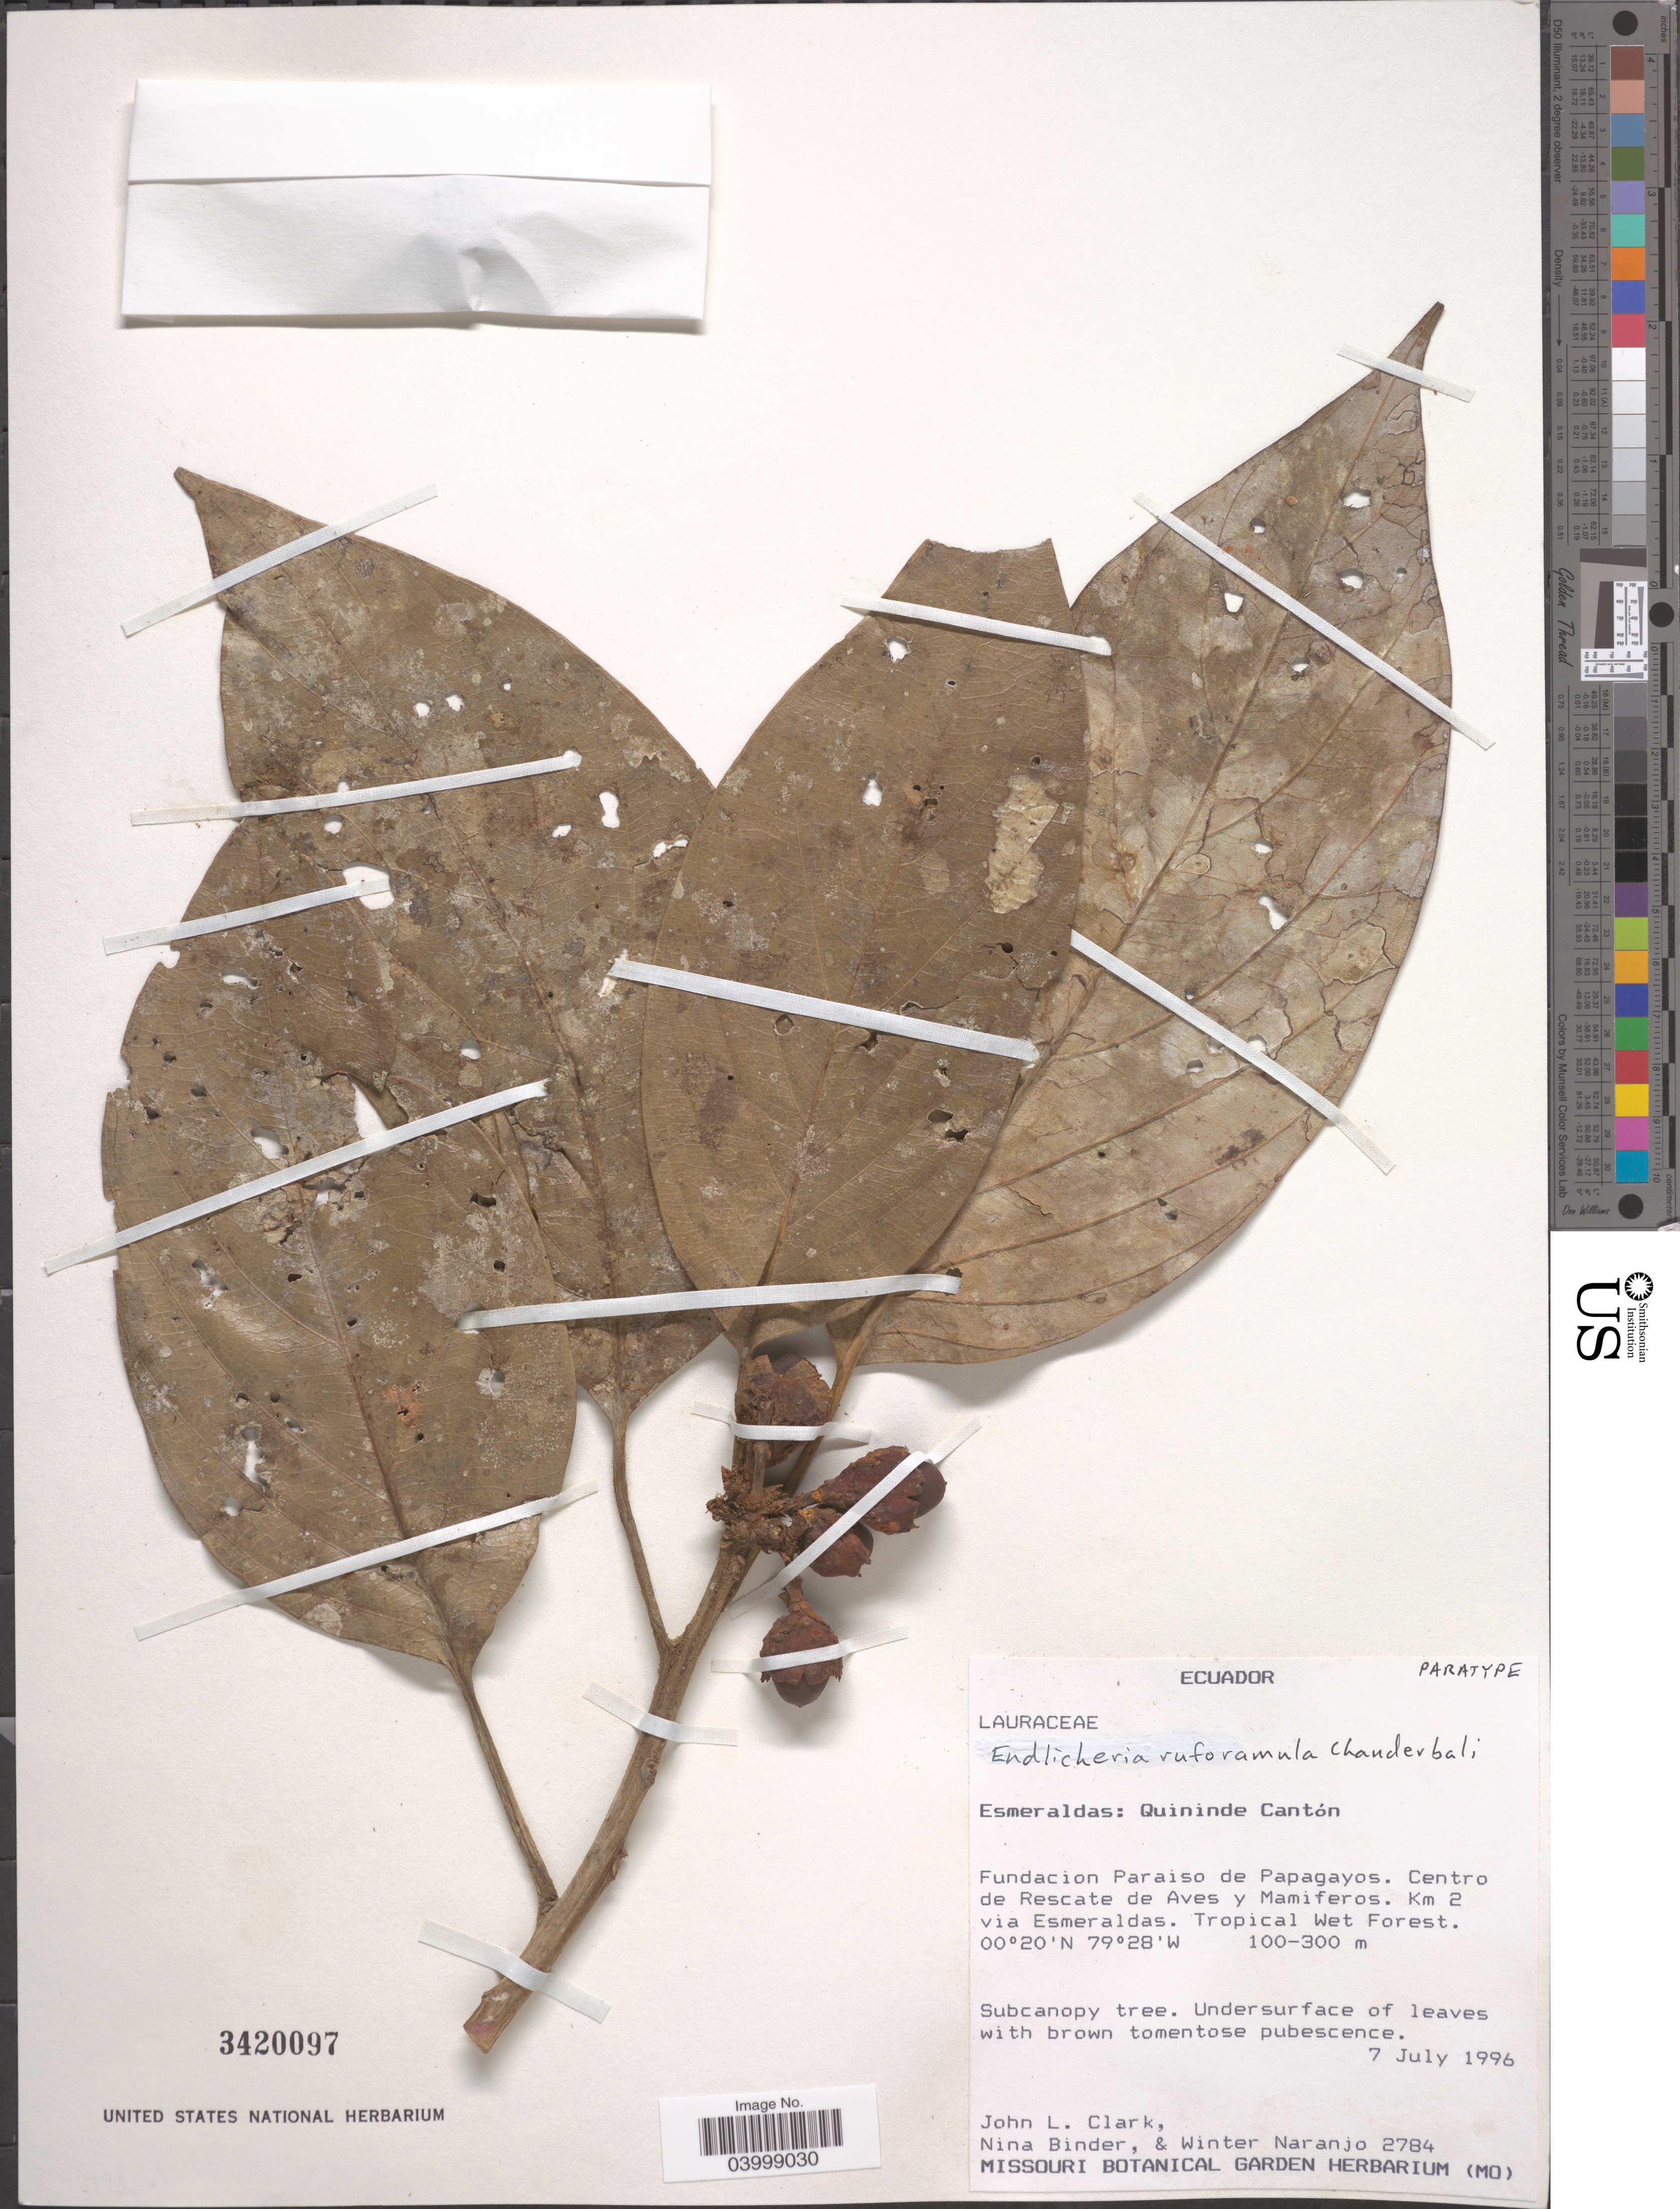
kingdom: Plantae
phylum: Tracheophyta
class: Magnoliopsida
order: Laurales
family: Lauraceae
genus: Endlicheria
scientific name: Endlicheria ruforamula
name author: Chanderb.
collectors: J. L. Clark, N. Binder & W. Naranjo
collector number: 2784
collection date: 1996-07-07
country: Ecuador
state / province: Esmeraldas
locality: Esmeraldas: Quininde Cantón. Fundacion Paraiso de Papagayos. Centro de Rescate de Aves y Mamiferos. Km 2 via Esmeraldas. Tropical Wet Forest.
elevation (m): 100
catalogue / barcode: US 3420097